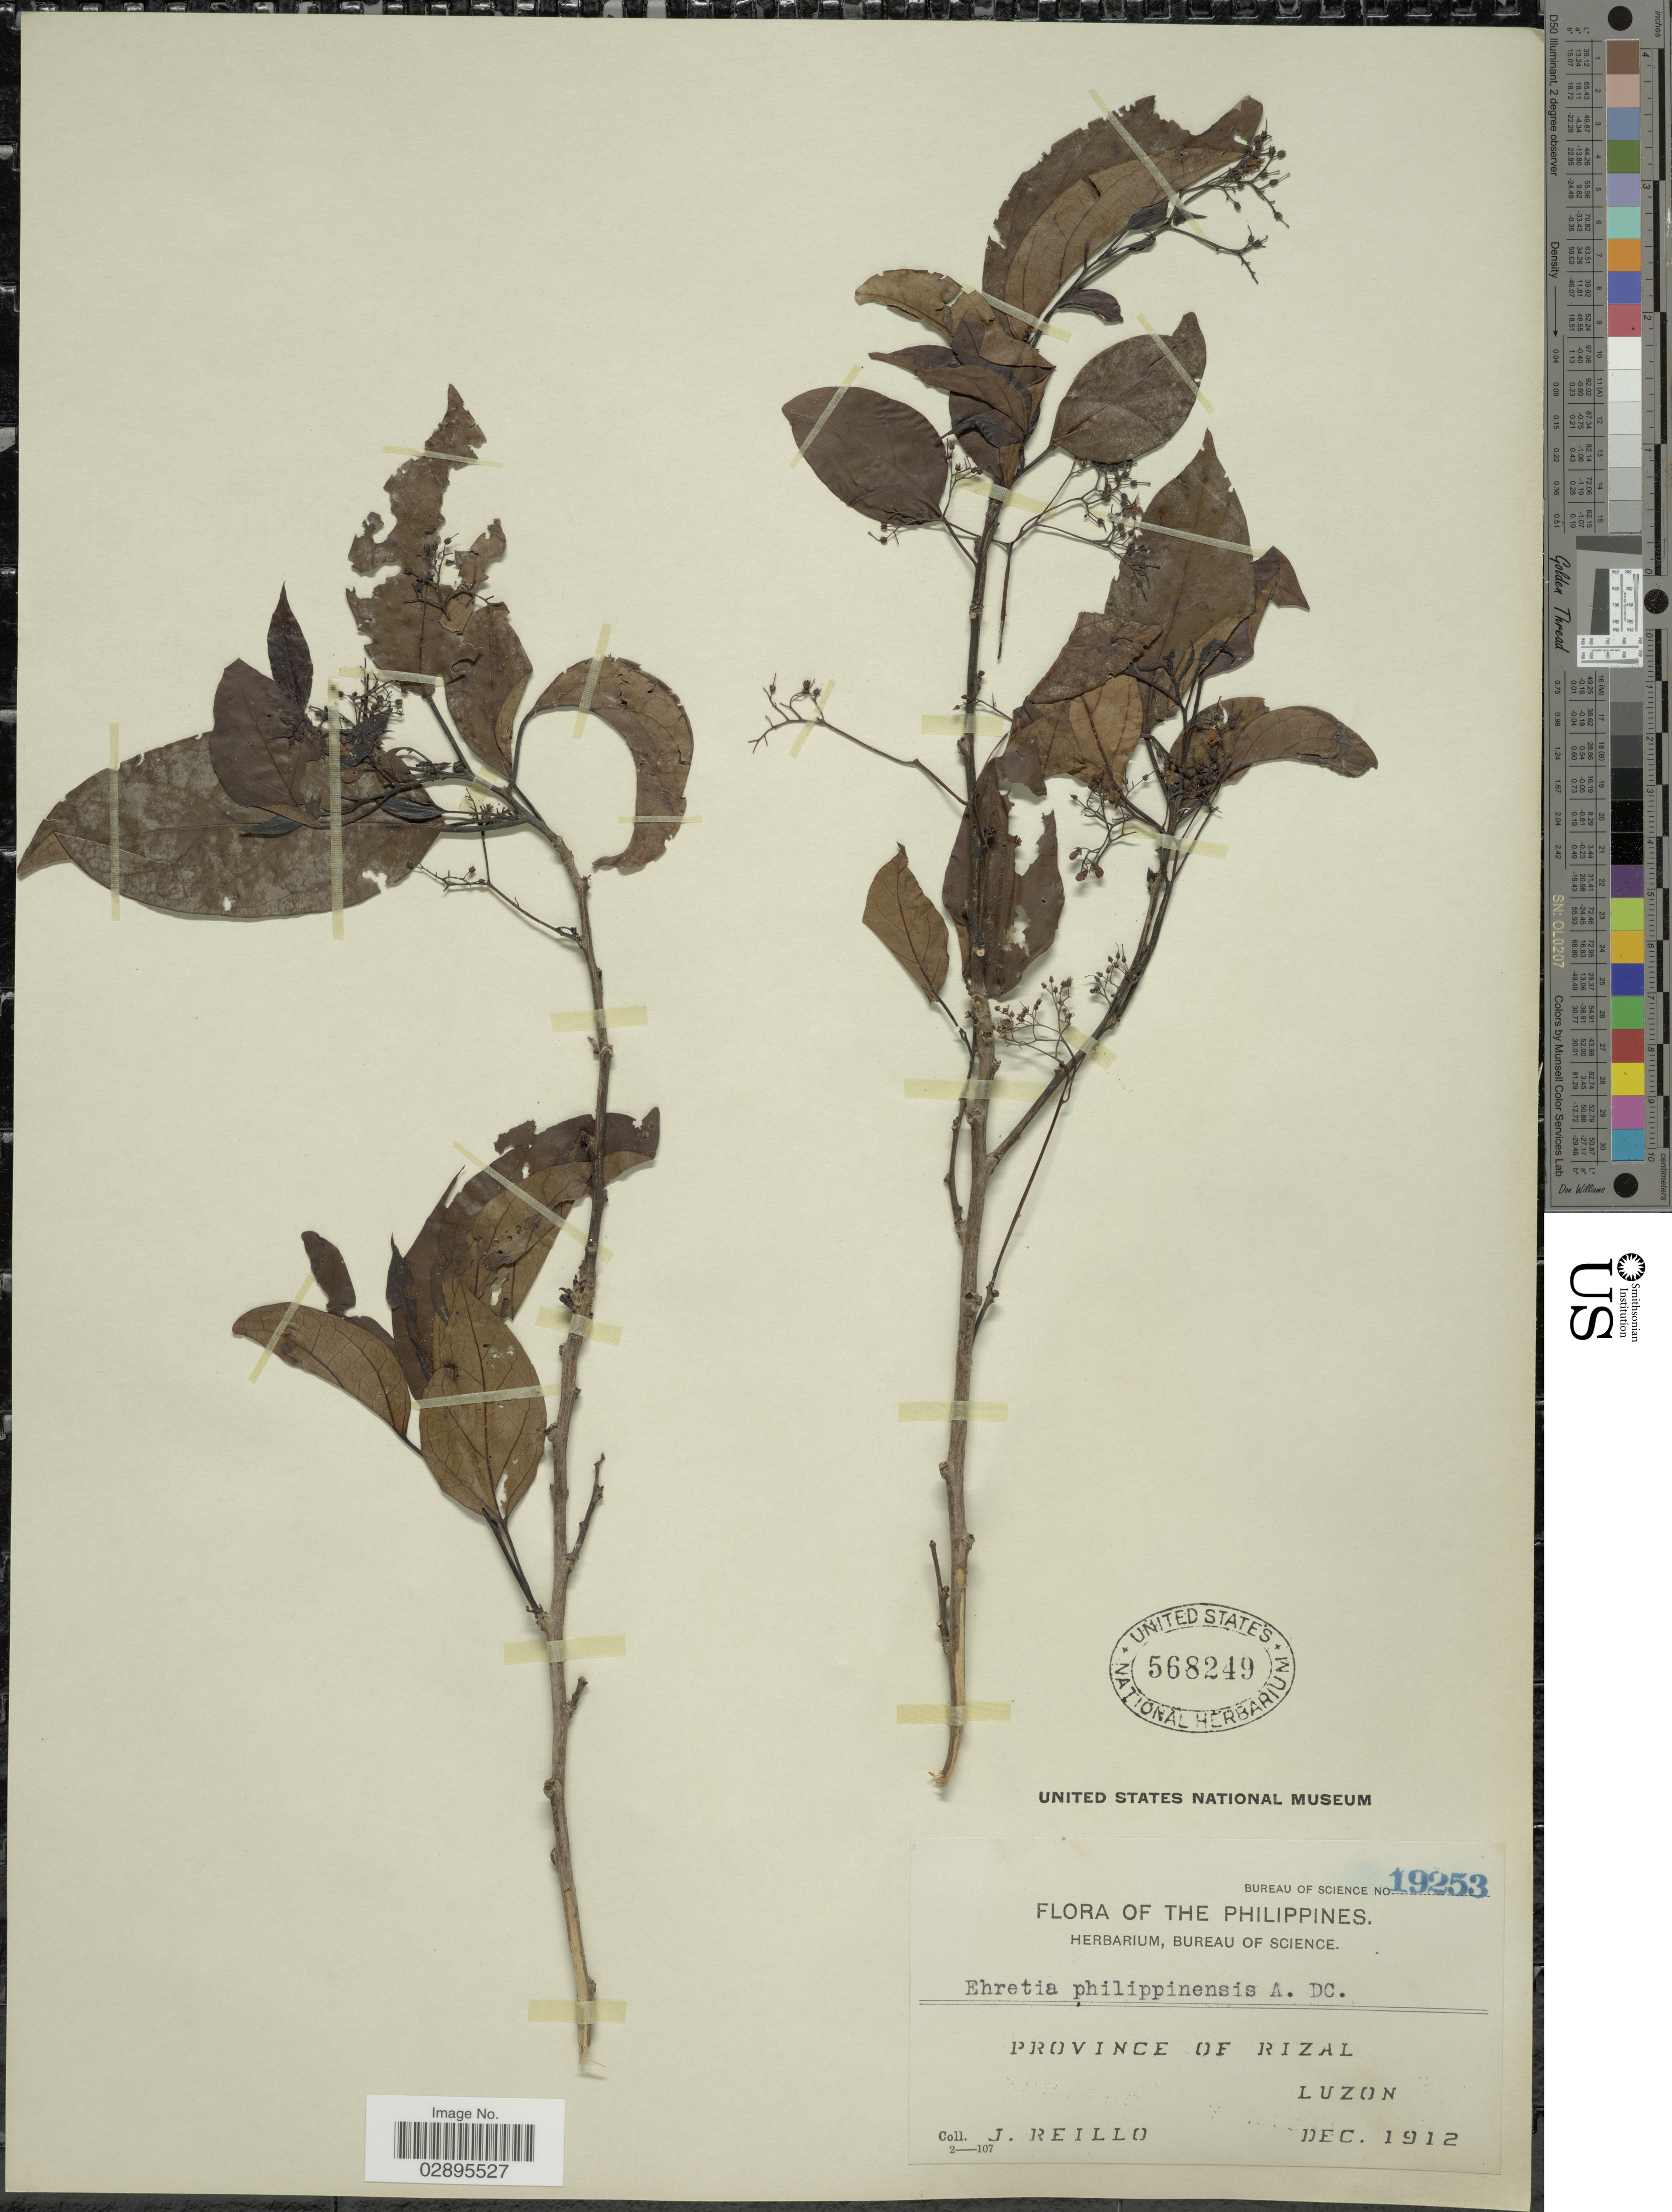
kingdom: Plantae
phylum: Tracheophyta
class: Magnoliopsida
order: Boraginales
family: Ehretiaceae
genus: Ehretia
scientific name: Ehretia philippinensis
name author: A. DC.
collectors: J. Reillo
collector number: Bureau of Science 19253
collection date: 1912-12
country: Philippines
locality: Province of Rizal.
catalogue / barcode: US 568249